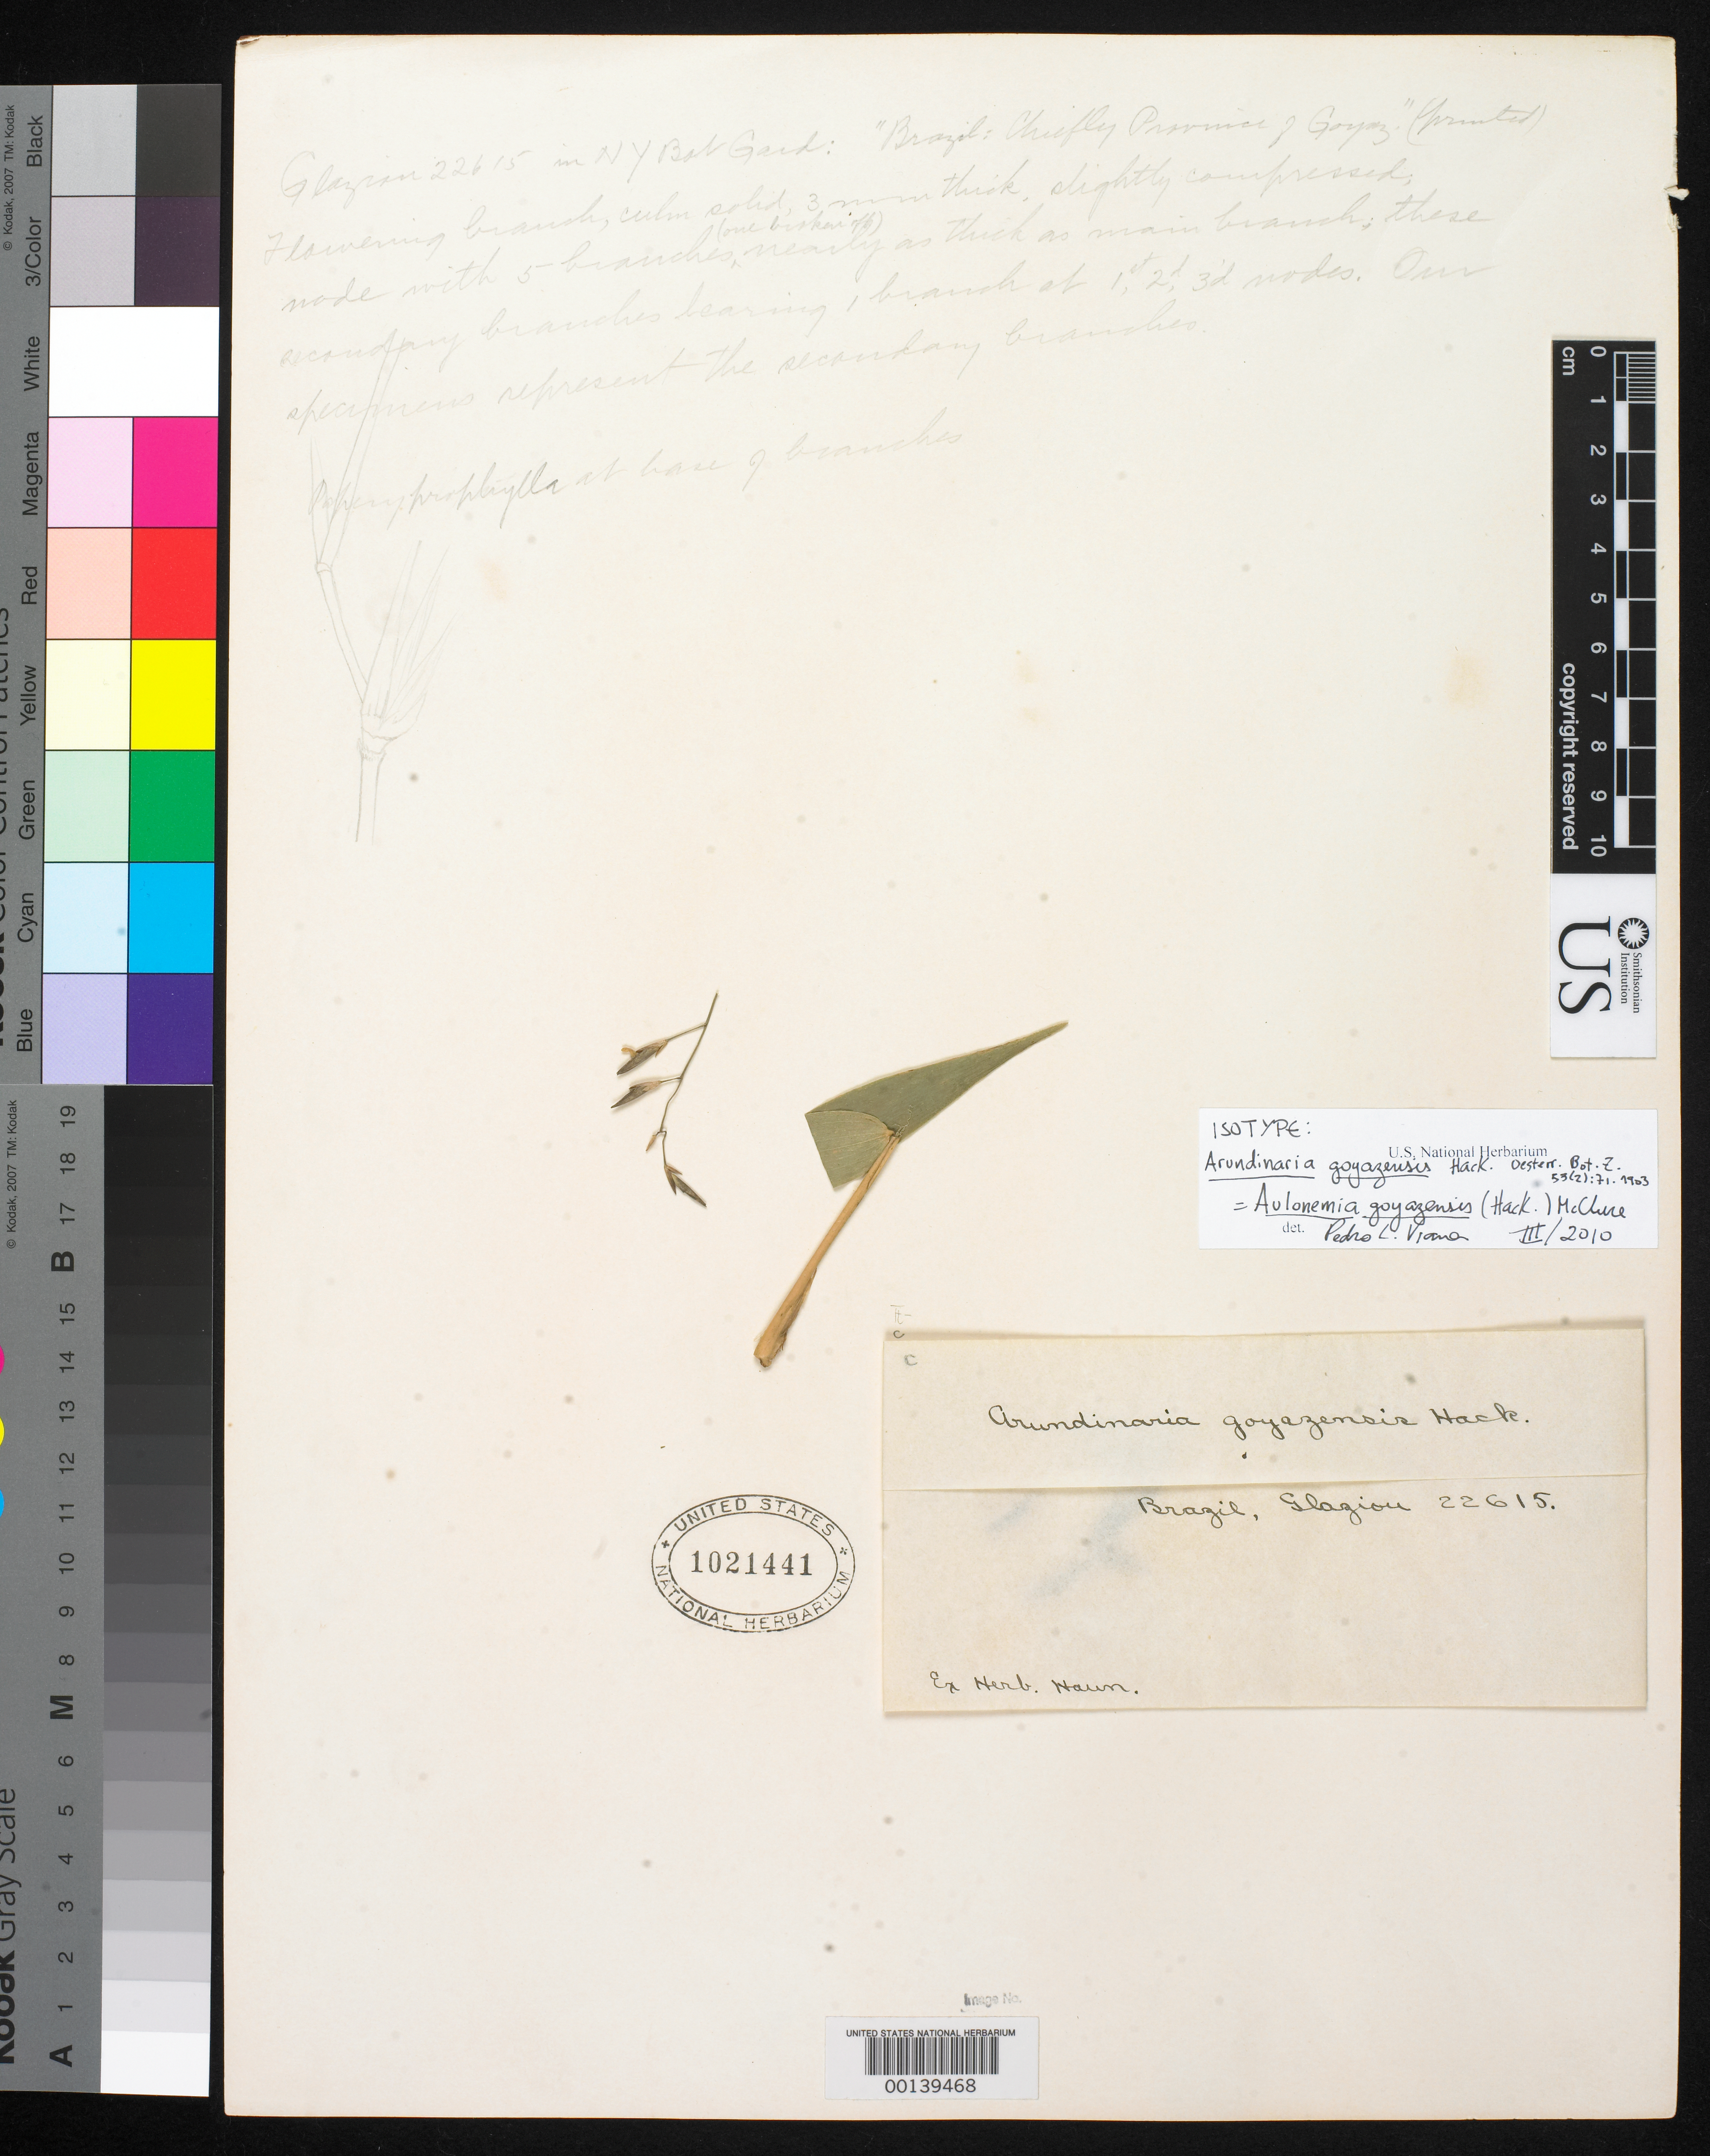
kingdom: Plantae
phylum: Tracheophyta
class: Liliopsida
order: Poales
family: Poaceae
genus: Arundinaria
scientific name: Arundinaria goyazensis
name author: Hack.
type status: Isotype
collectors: A. F. M. Glaziou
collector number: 22615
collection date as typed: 16 Feb 1894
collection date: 1894-02-16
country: Brazil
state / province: Goiás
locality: Alto Macahe de Nova Friburgo.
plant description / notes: Fragmentary material of type specimen ex herb. Haun.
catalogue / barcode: US 1021441